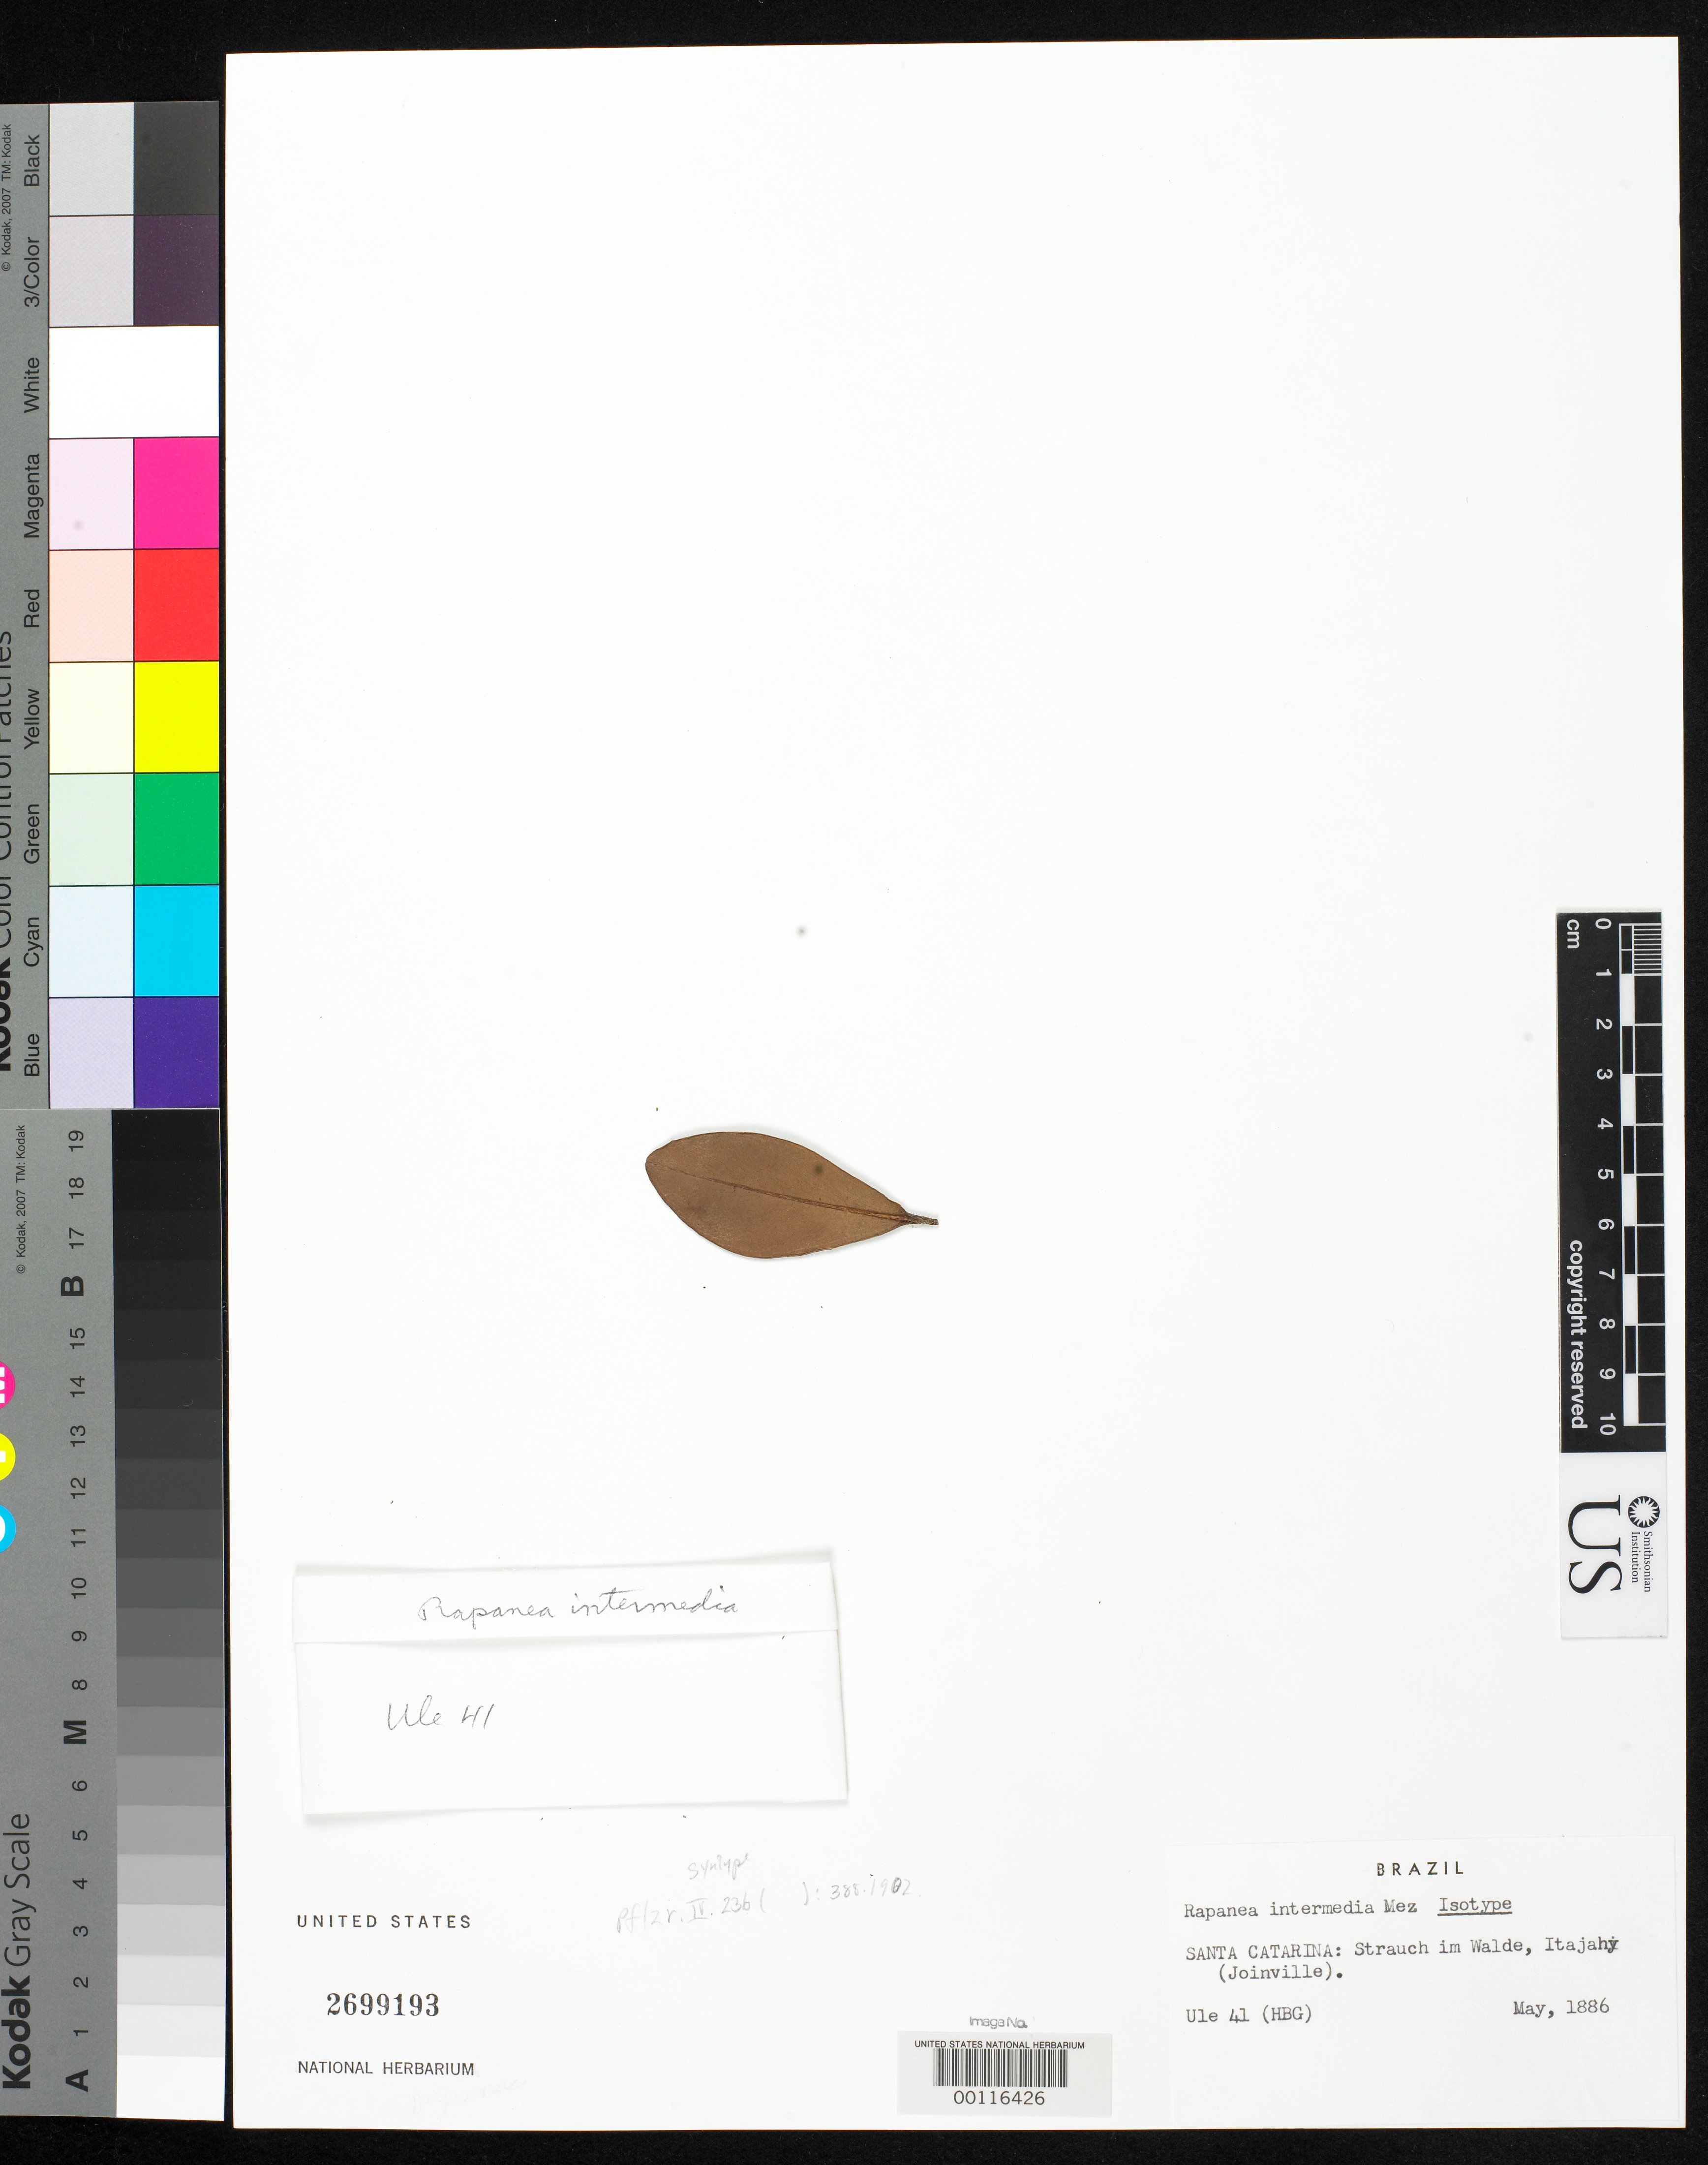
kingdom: Plantae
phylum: Tracheophyta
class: Magnoliopsida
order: Ericales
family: Primulaceae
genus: Rapanea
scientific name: Rapanea intermedia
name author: Mez in Engl.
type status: Type Fragment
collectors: E. H. Ule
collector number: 41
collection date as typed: May 1886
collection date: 1886-05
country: Brazil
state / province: Santa Catarina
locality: Itajahy.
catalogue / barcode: US 2699193